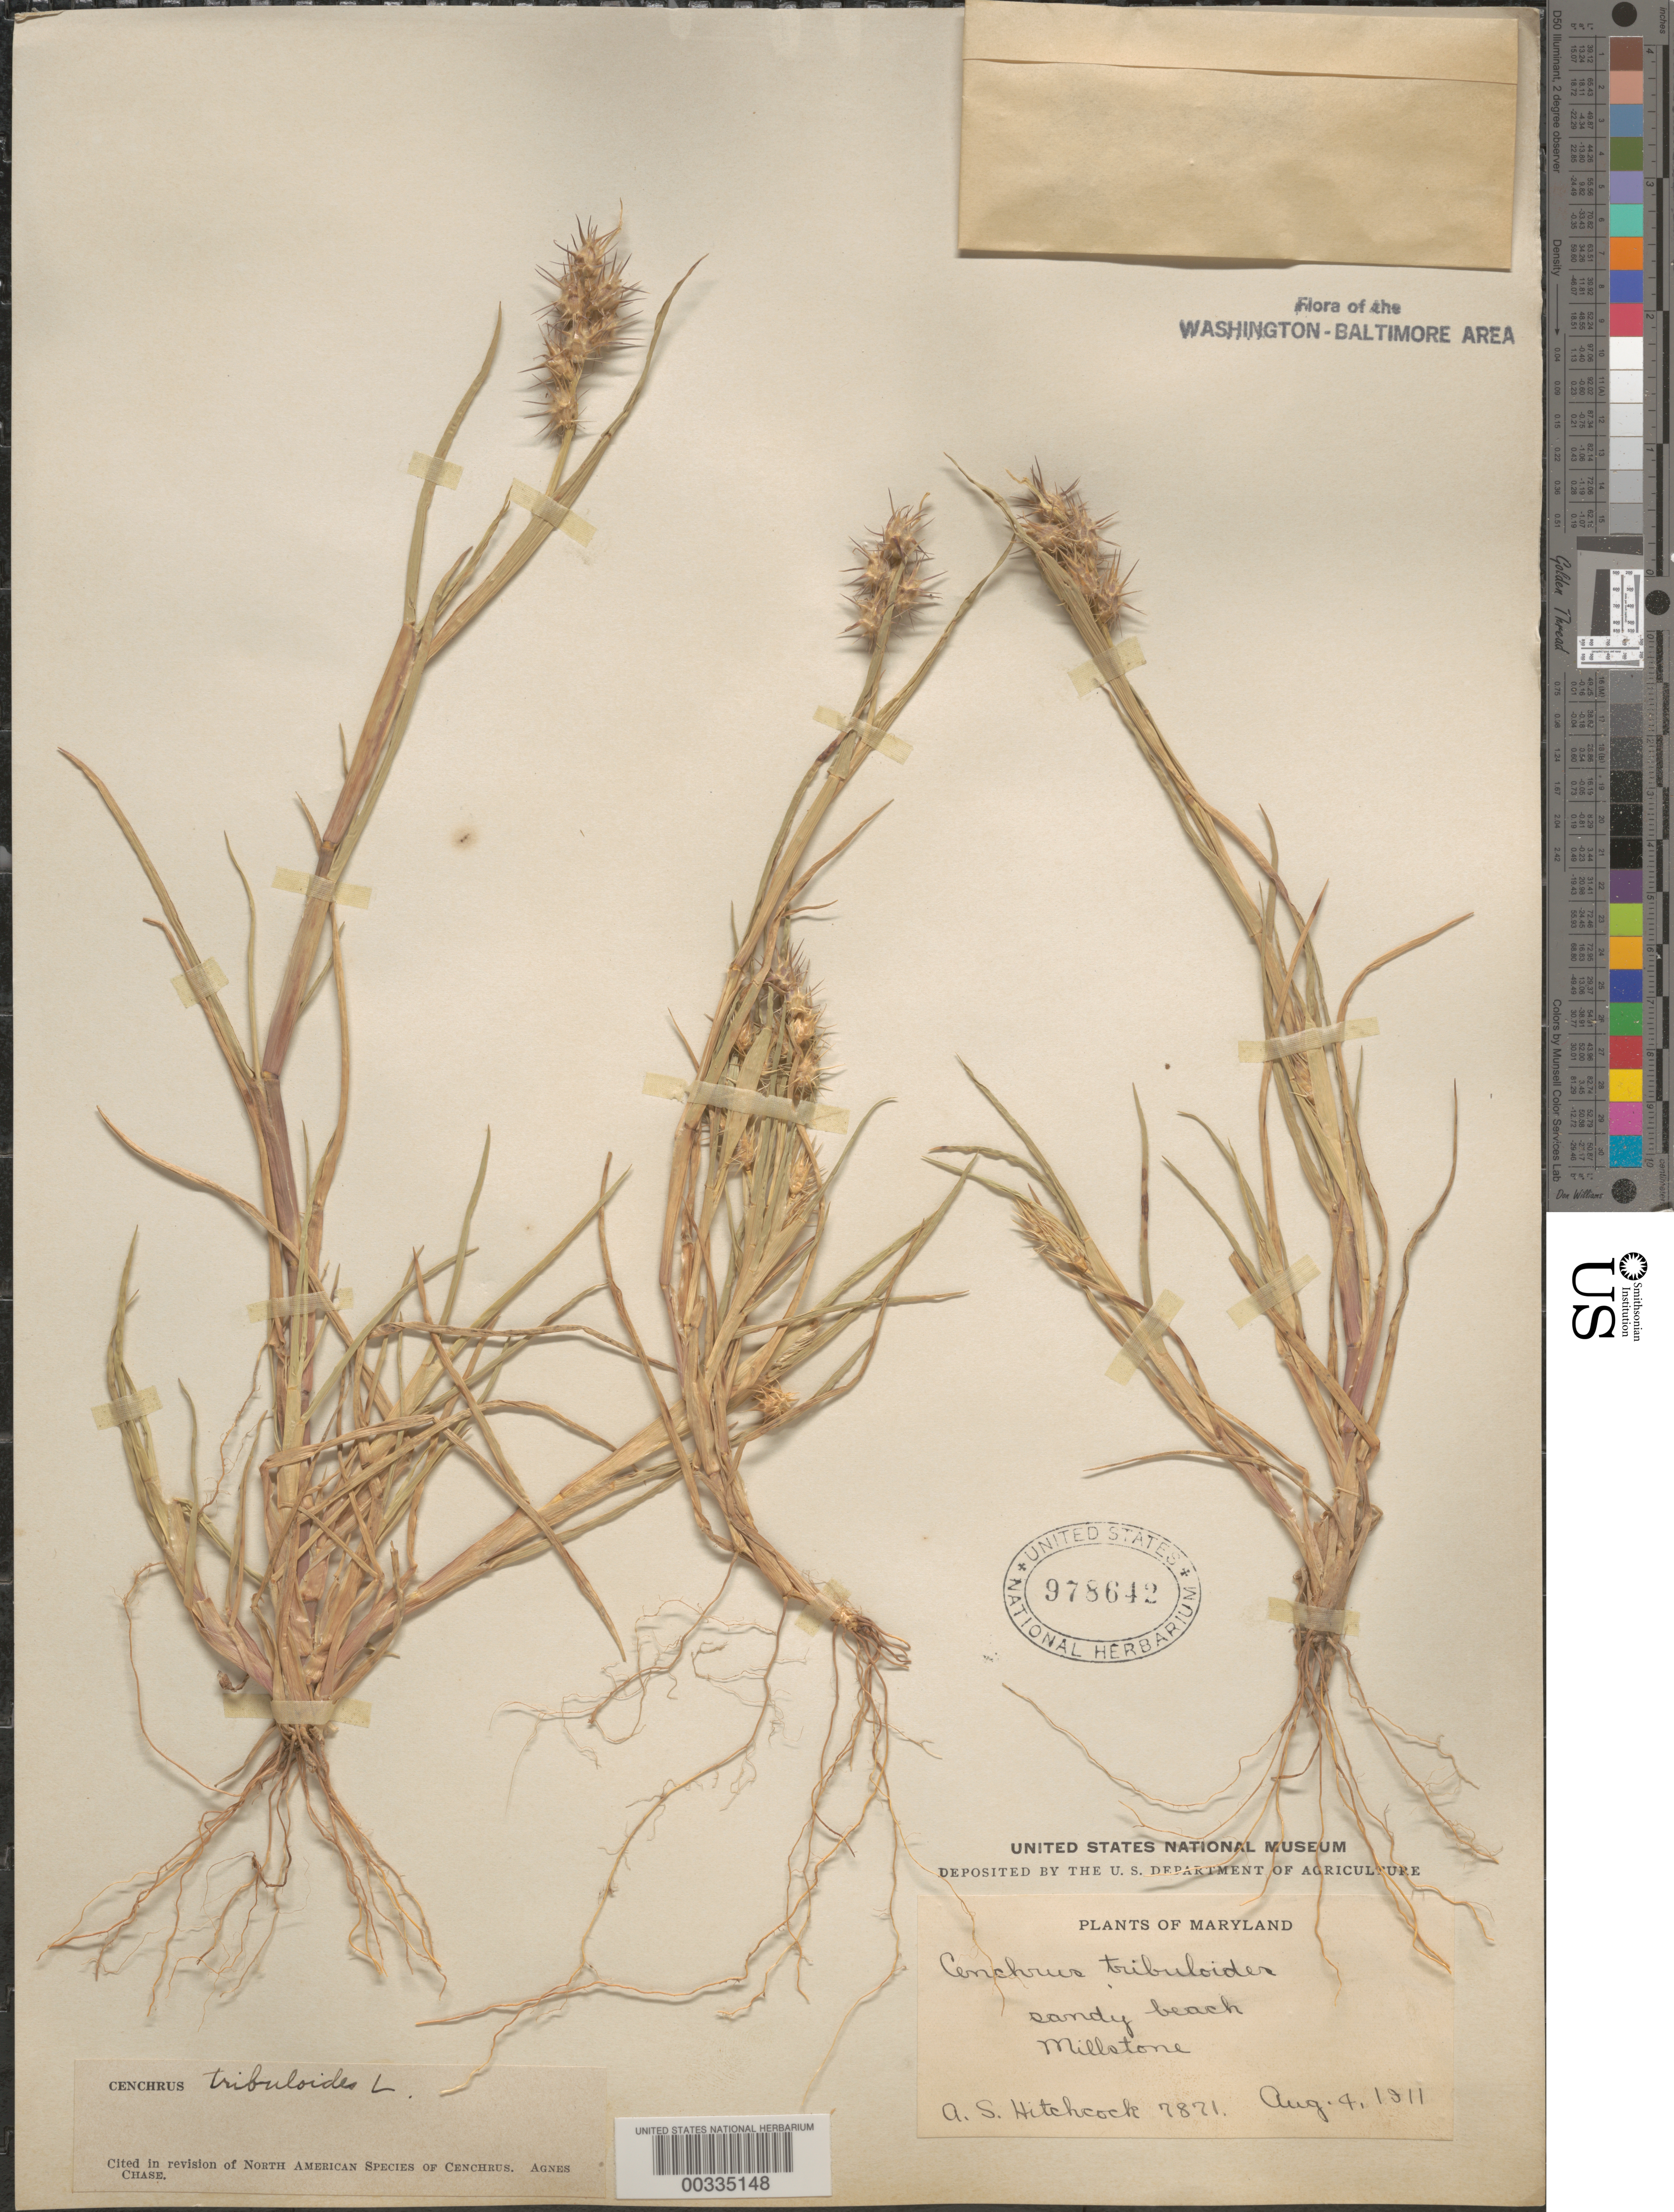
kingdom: Plantae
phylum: Tracheophyta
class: Liliopsida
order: Poales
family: Poaceae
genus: Cenchrus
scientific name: Cenchrus tribuloides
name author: L.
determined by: Chase, [M.] Agnes, (US)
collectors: A. S. Hitchcock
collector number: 7871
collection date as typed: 04 Aug 1911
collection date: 1911-08-04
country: United States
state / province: Maryland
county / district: St. Mary's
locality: Millstone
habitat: Sandy beach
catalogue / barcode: US 978642